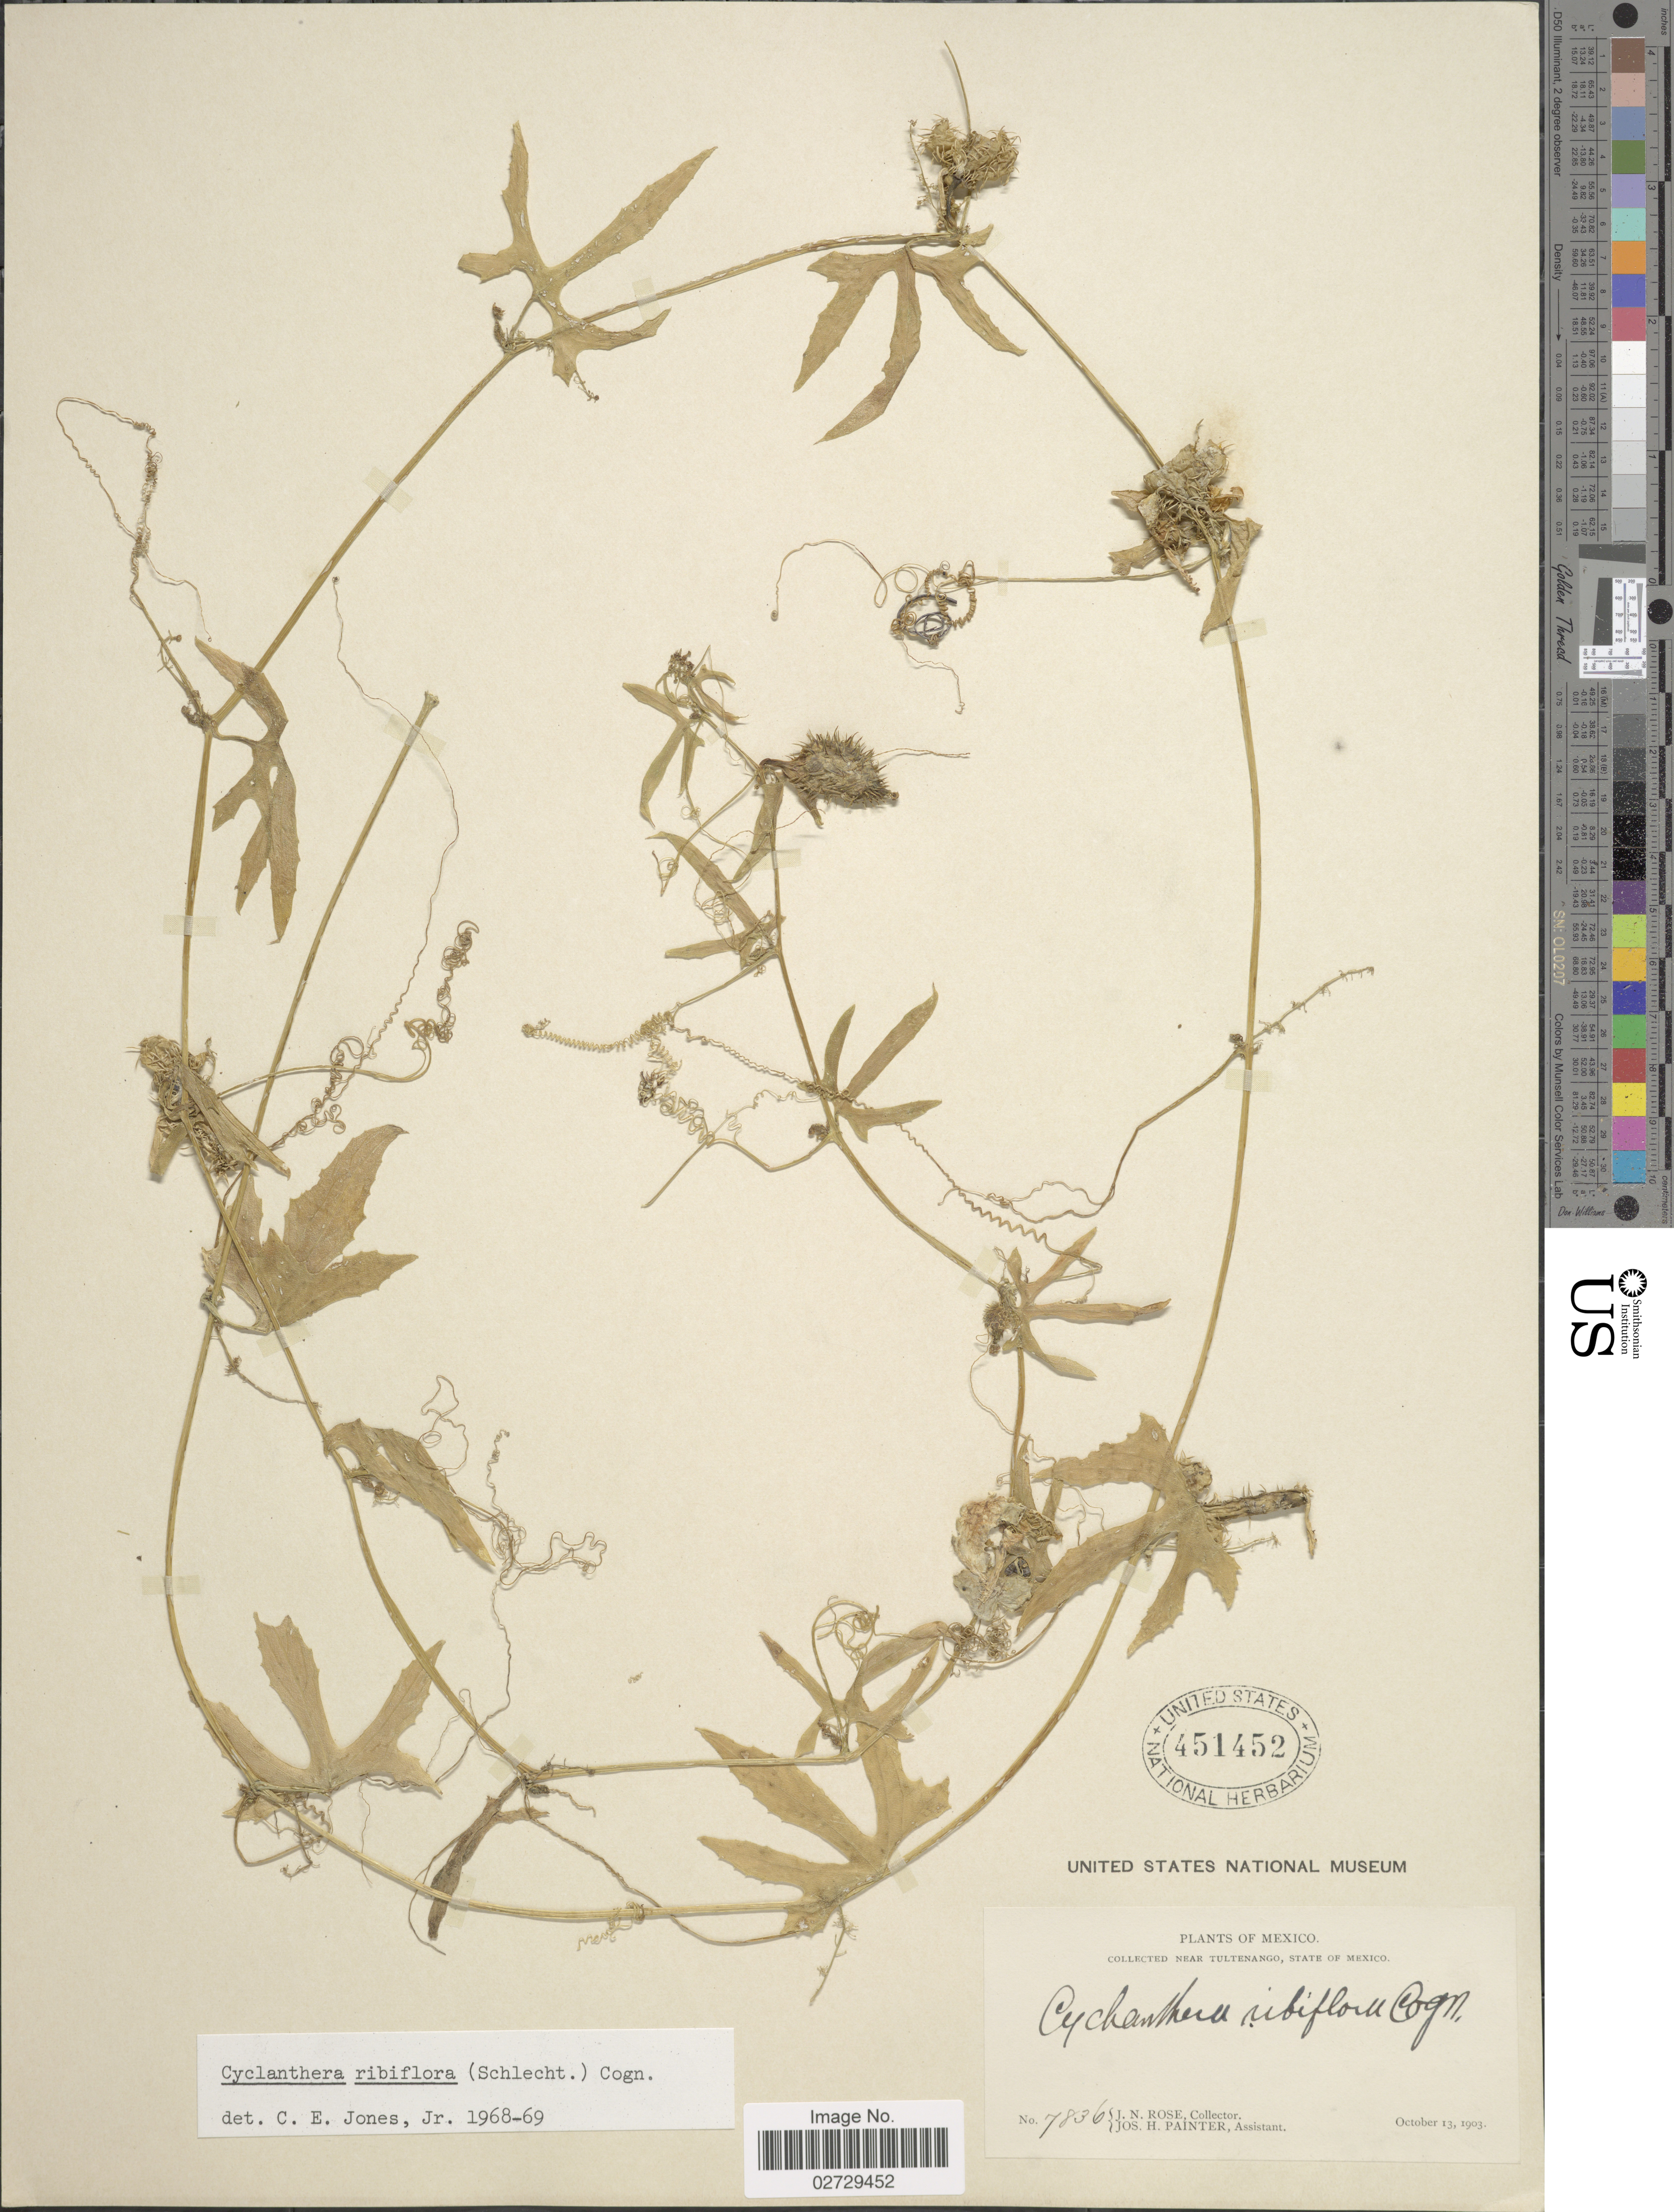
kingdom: Plantae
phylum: Tracheophyta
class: Magnoliopsida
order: Cucurbitales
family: Cucurbitaceae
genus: Cyclanthera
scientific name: Cyclanthera ribiflora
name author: (Schltdl.) Cogn.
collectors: J. N. Rose & J. H. Painter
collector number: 7836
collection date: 1903-10-13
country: Mexico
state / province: México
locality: Near Tultenango.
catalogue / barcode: US 451452